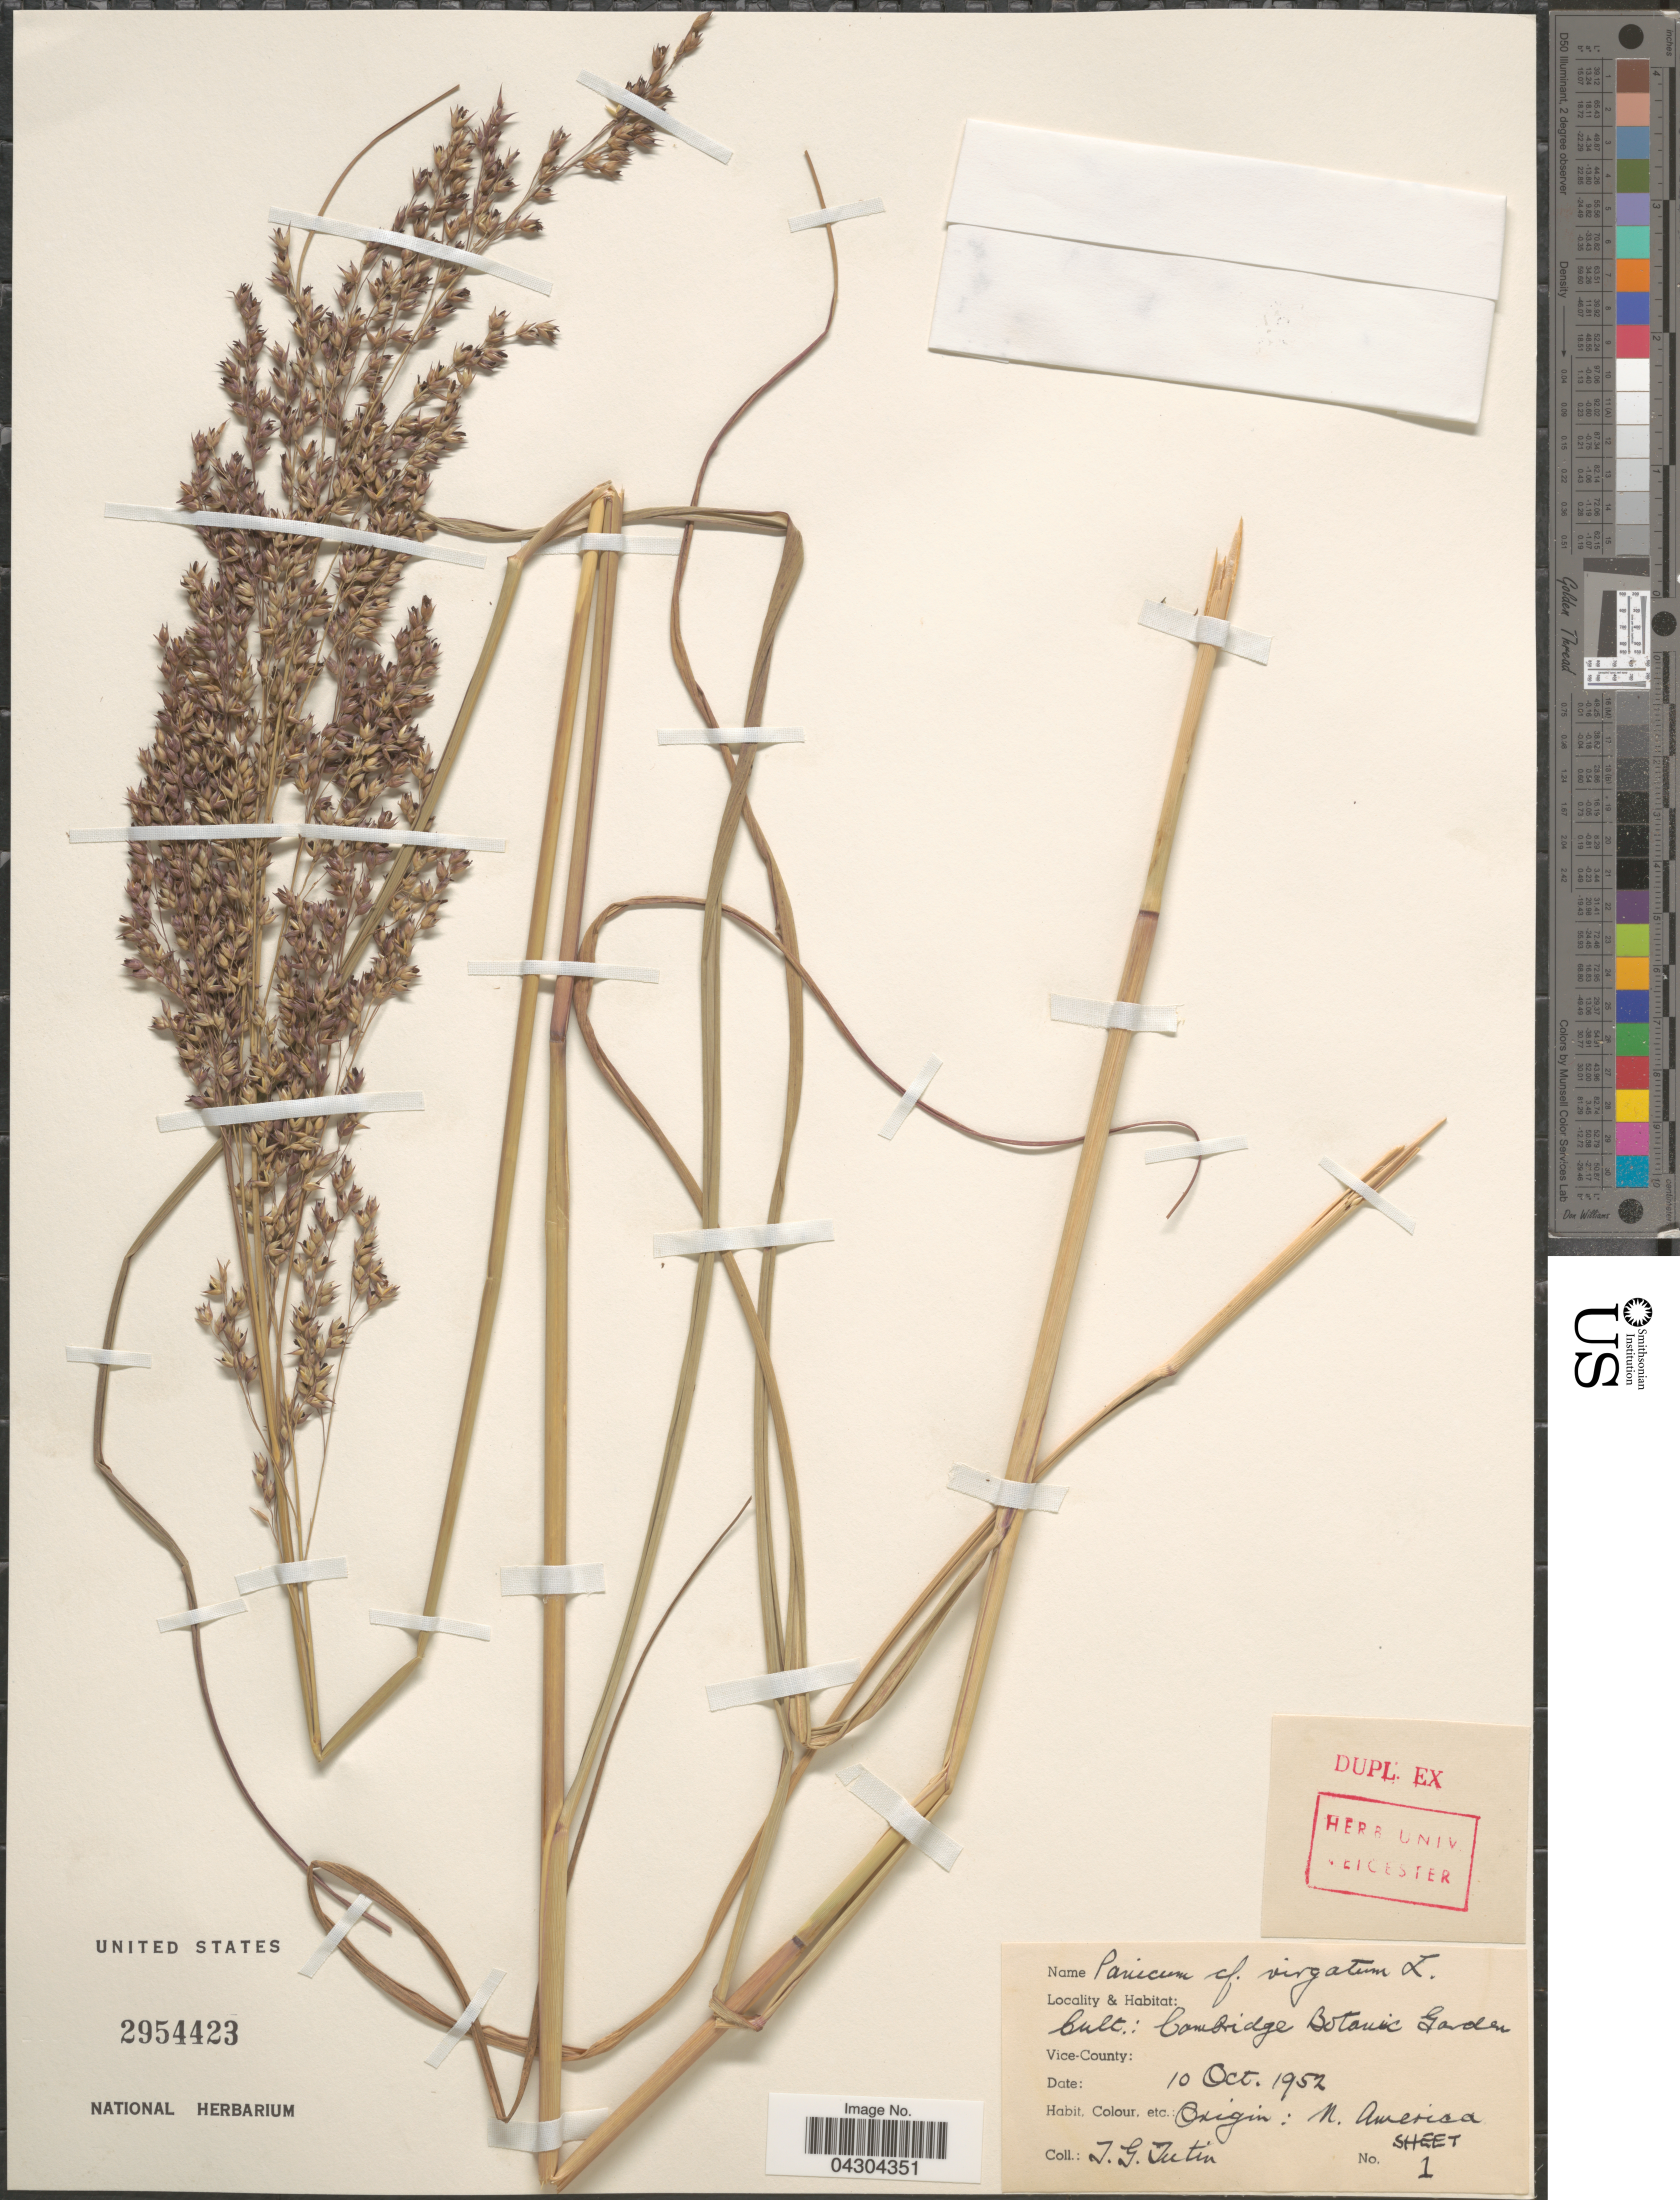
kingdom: Plantae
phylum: Tracheophyta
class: Liliopsida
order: Poales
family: Poaceae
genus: Panicum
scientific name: Panicum virgatum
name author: L.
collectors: T. G. Tutin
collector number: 1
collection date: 1952-10-10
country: United Kingdom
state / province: England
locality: Cambridge Botanic Garden.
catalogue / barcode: US 2954423